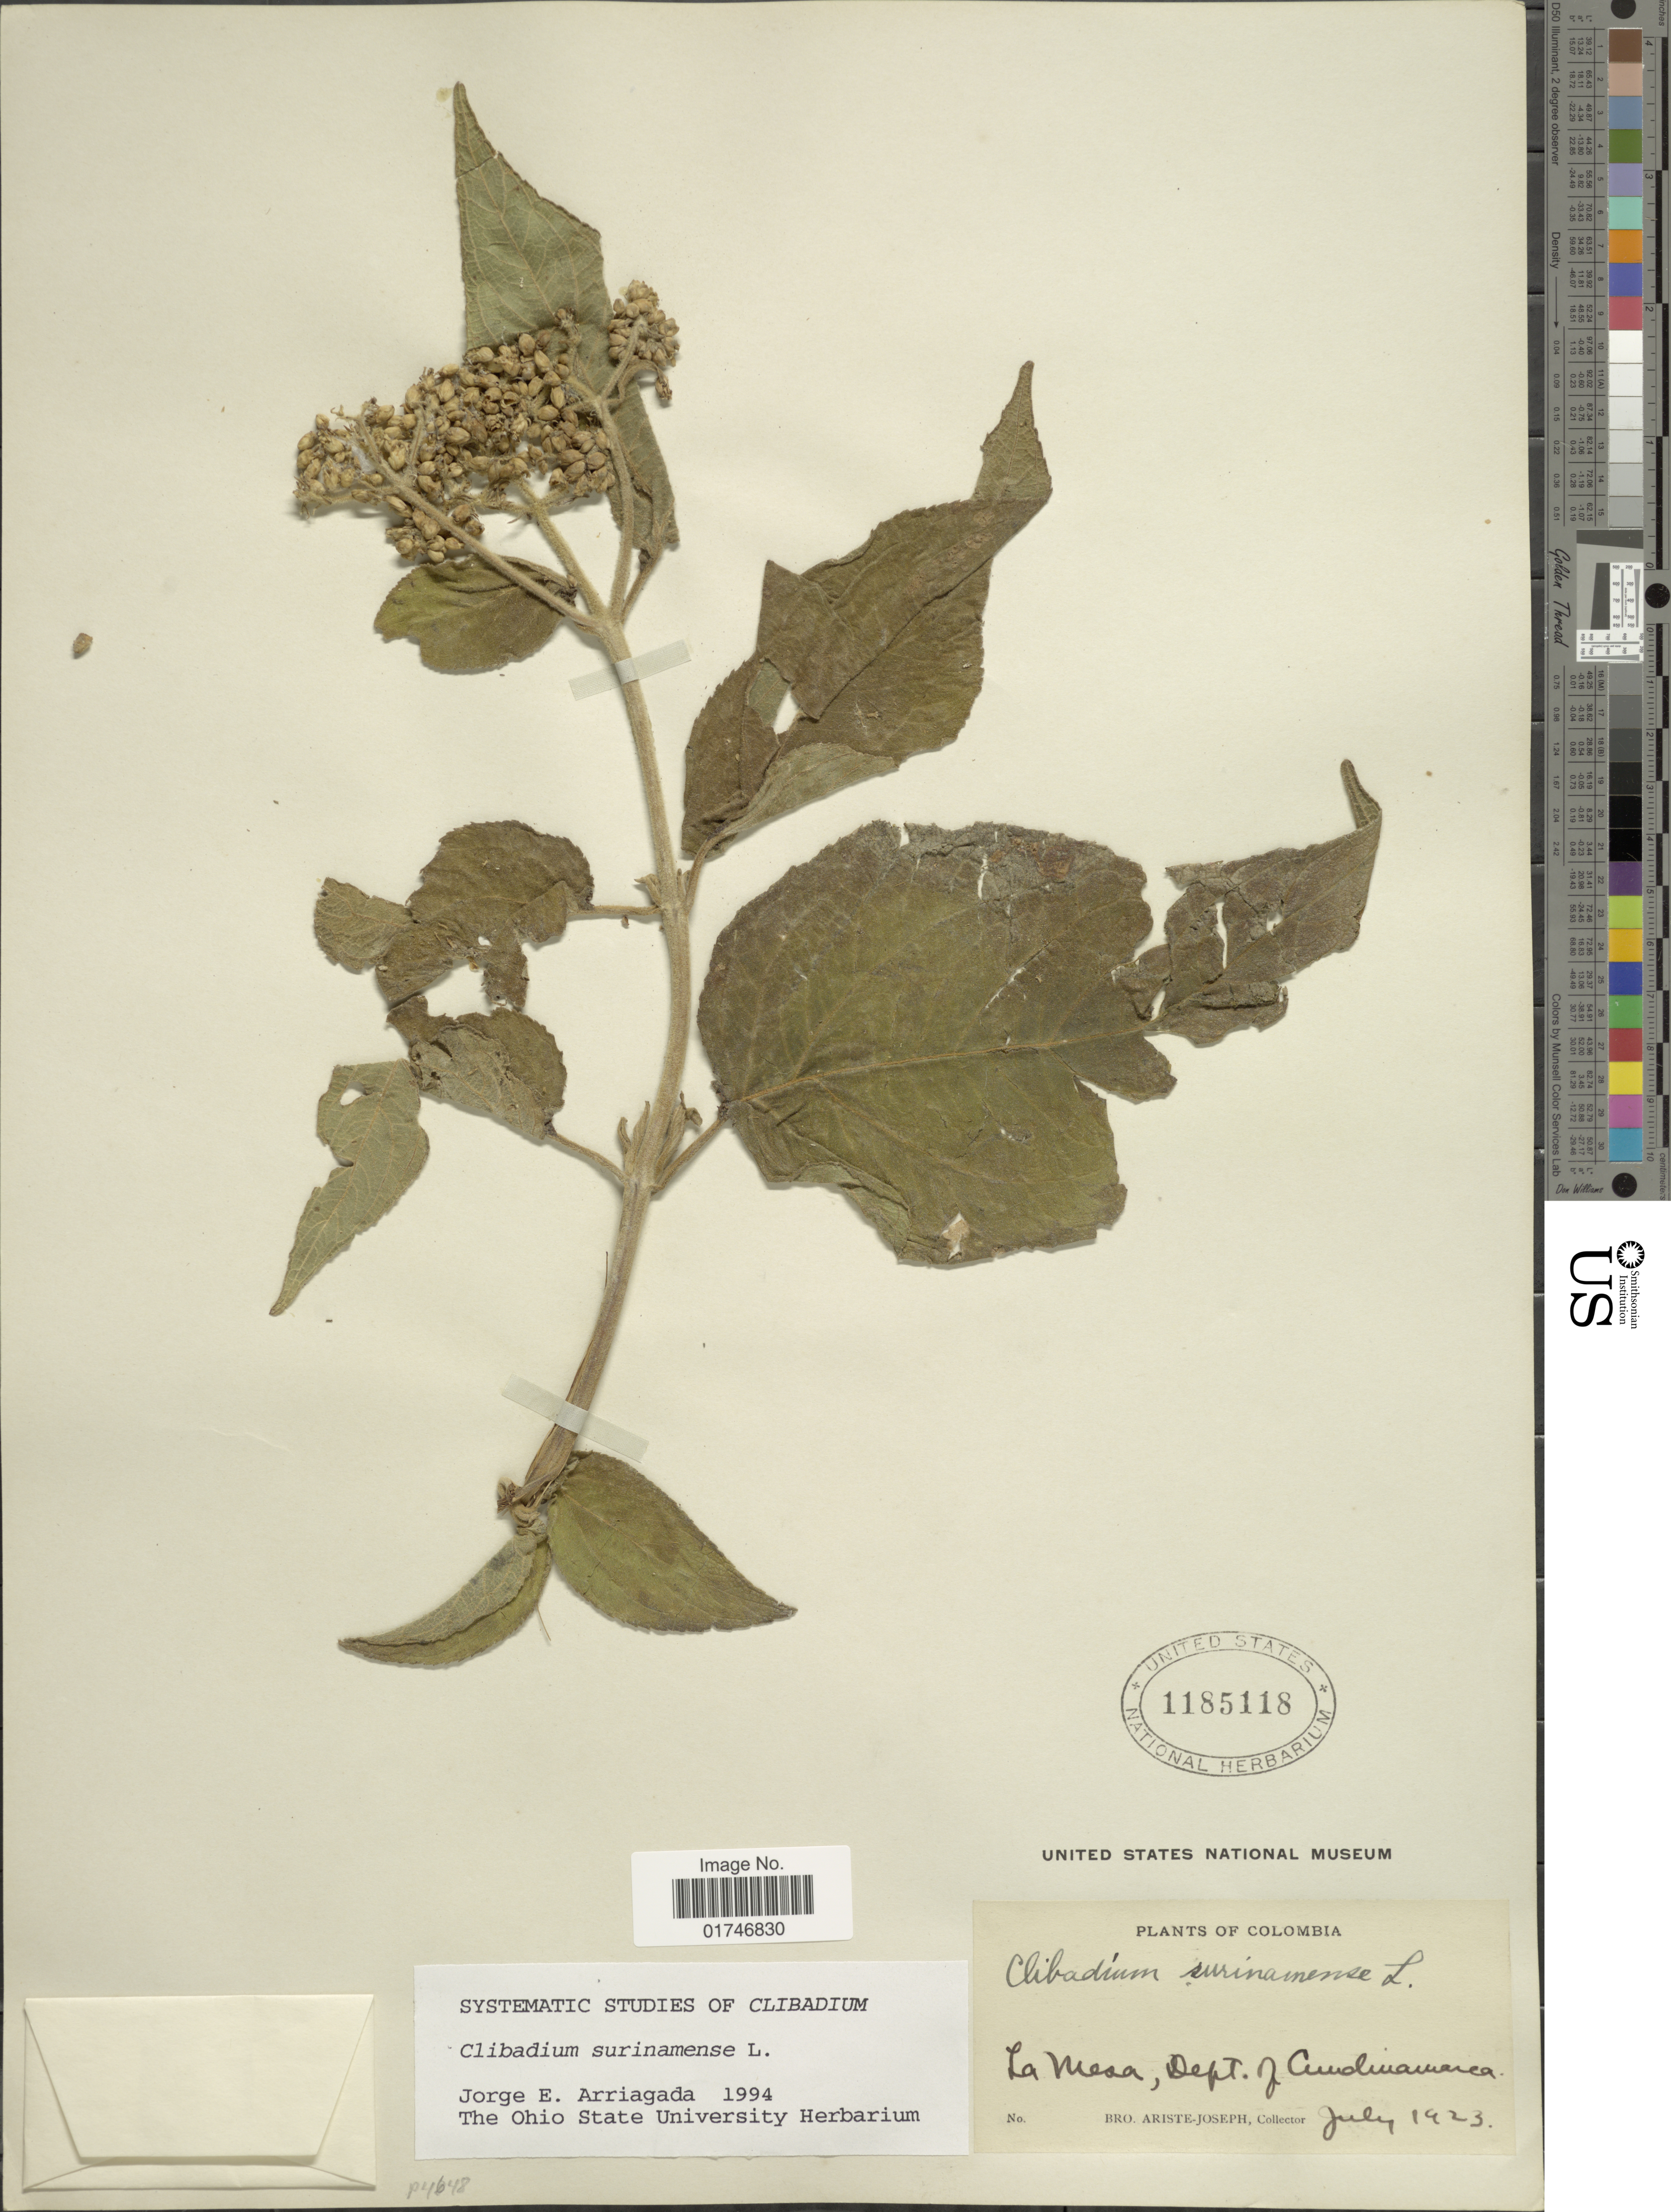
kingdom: Plantae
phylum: Tracheophyta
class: Magnoliopsida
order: Asterales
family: Asteraceae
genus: Clibadium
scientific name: Clibadium surinamense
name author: L.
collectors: Bro. Ariste-Joseph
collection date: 1923-07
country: Colombia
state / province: Cundinamarca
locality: La Mesa, Dept. of Cundinamarca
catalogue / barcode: US 1185118